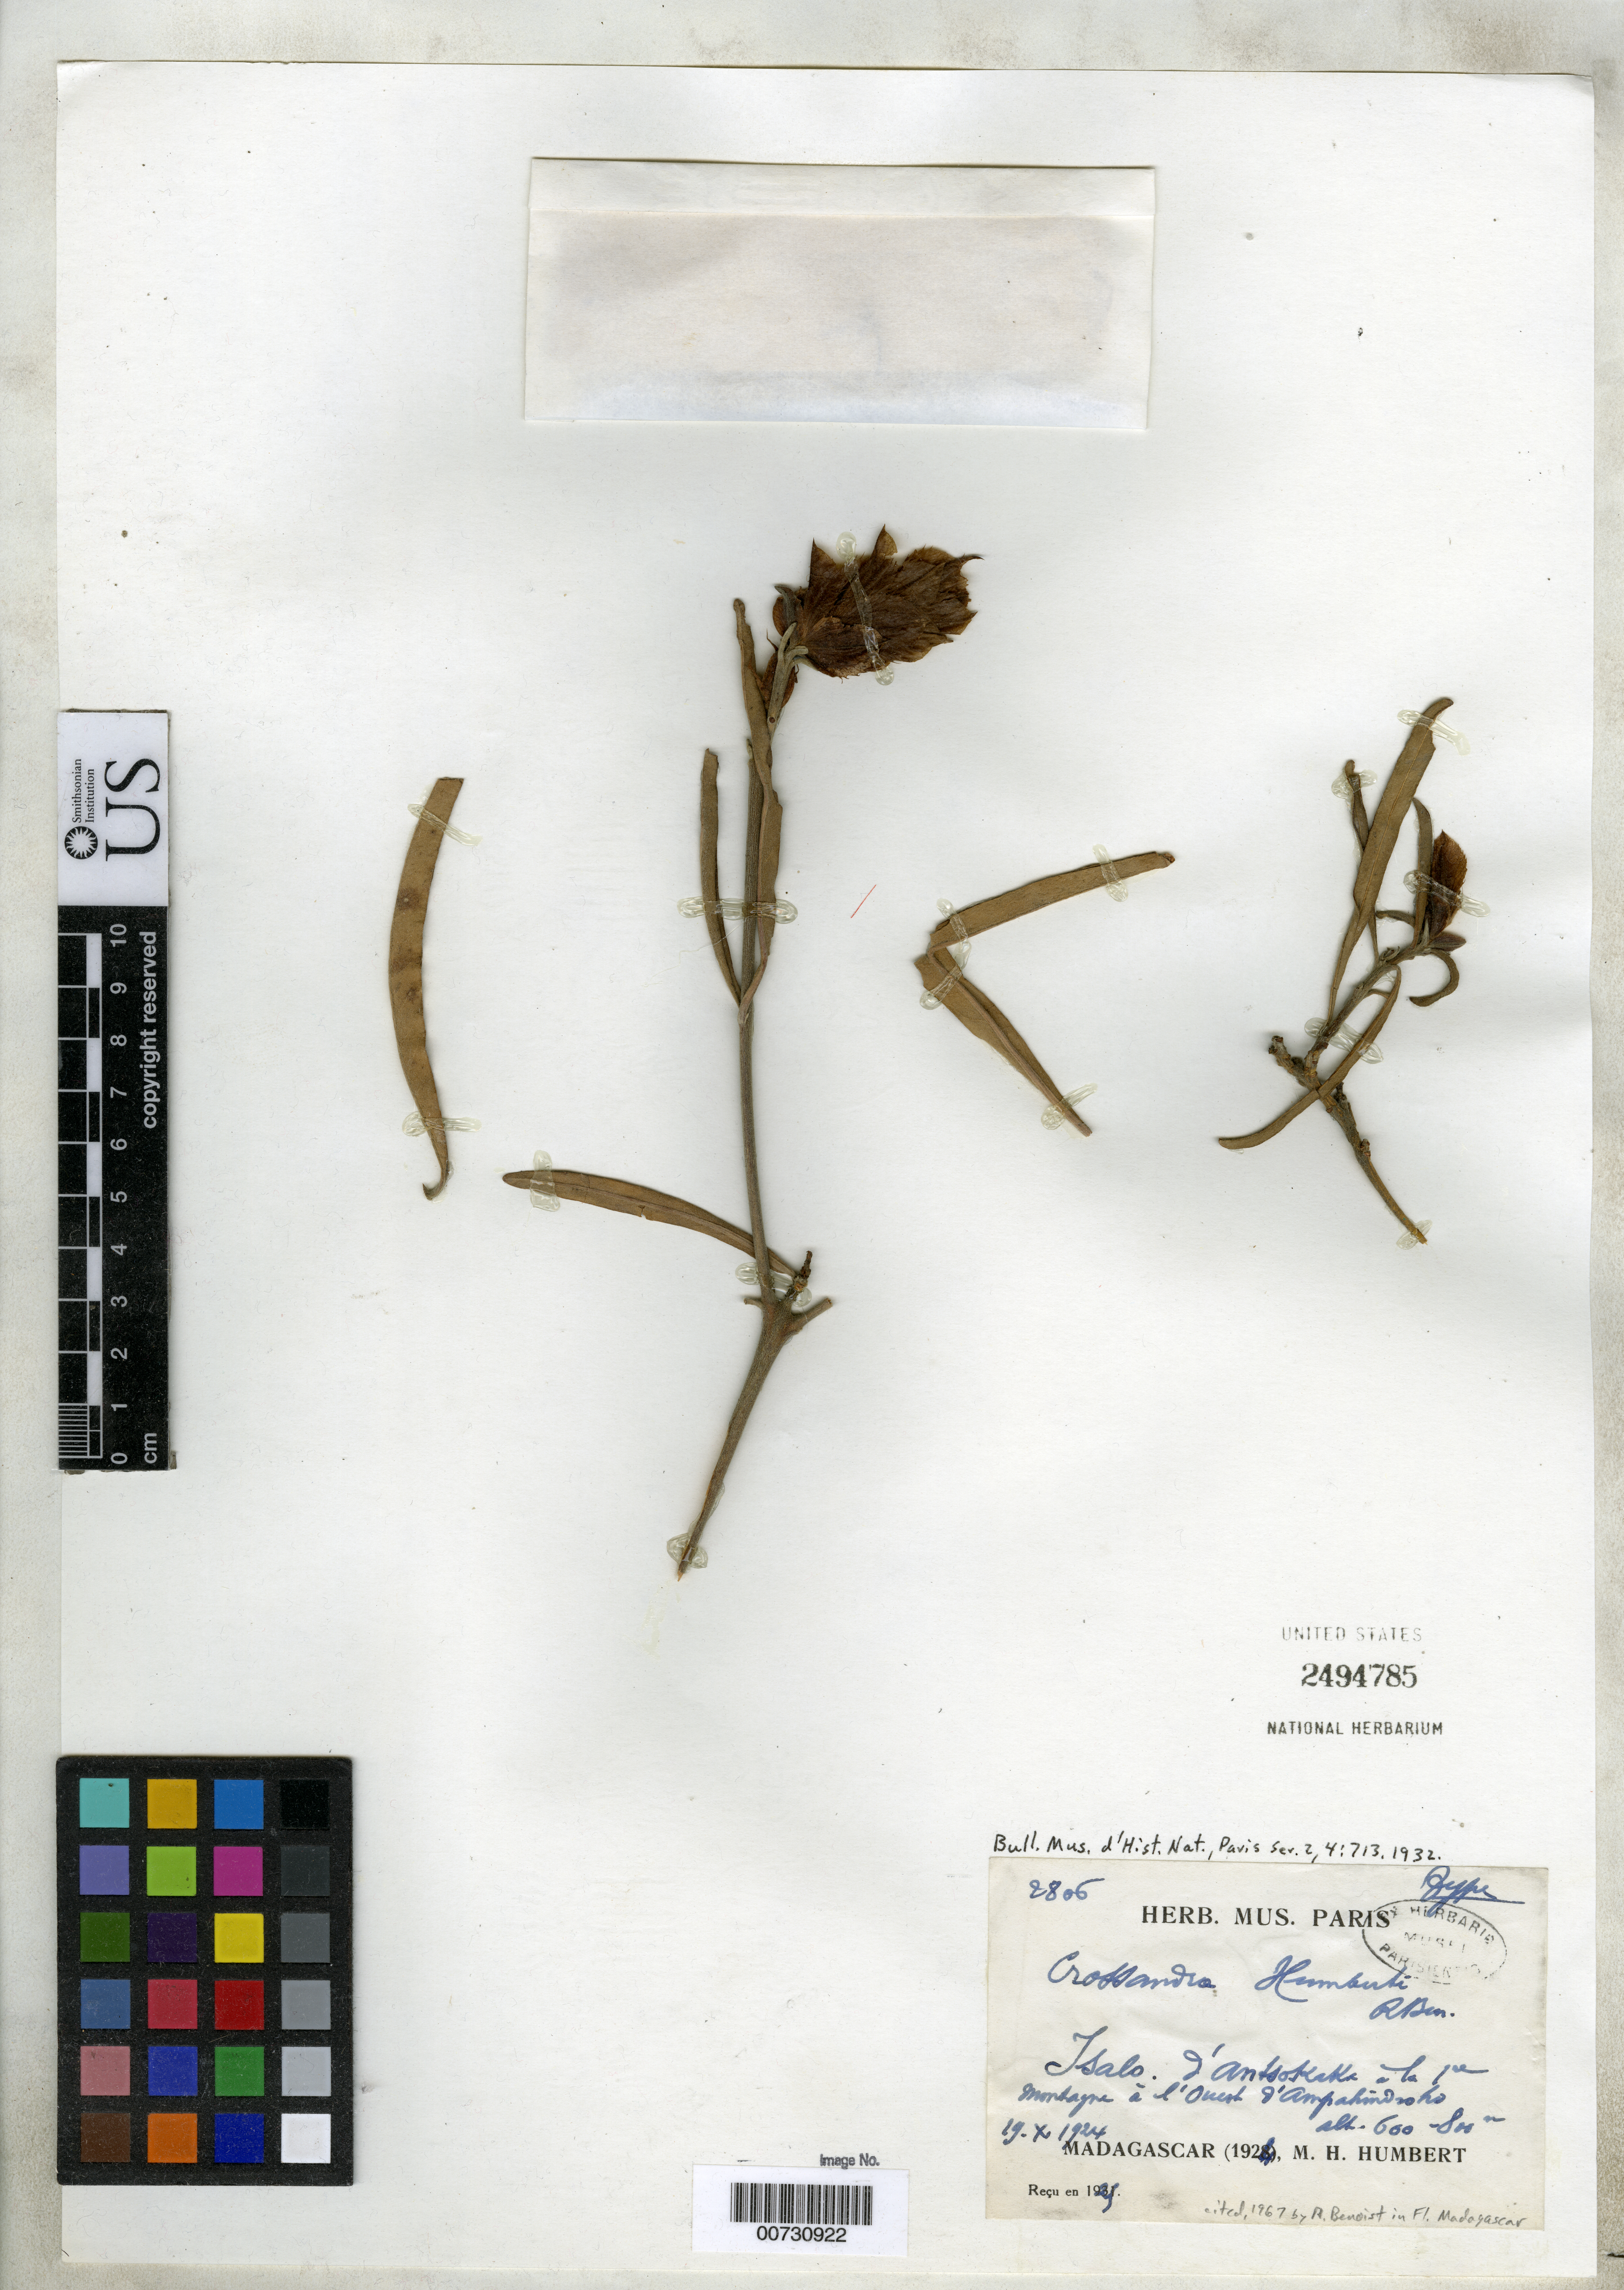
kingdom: Plantae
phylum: Tracheophyta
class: Magnoliopsida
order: Lamiales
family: Acanthaceae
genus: Crossandra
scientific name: Crossandra humbertii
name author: Benoist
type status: Isotype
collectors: H. Humbert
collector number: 2806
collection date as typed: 29 Oct 1924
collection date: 1924-10-29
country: Madagascar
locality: Isalo, l'Antsoskaka à la [premiere] montagne à l'Ouest d'Ampahindsoko.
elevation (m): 600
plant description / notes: Cited 1967 by R. Benoist in Fl. Madagascar fam. 182; also 1997 by K. Vollesen in Kew Bull. 52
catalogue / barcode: US 2494785